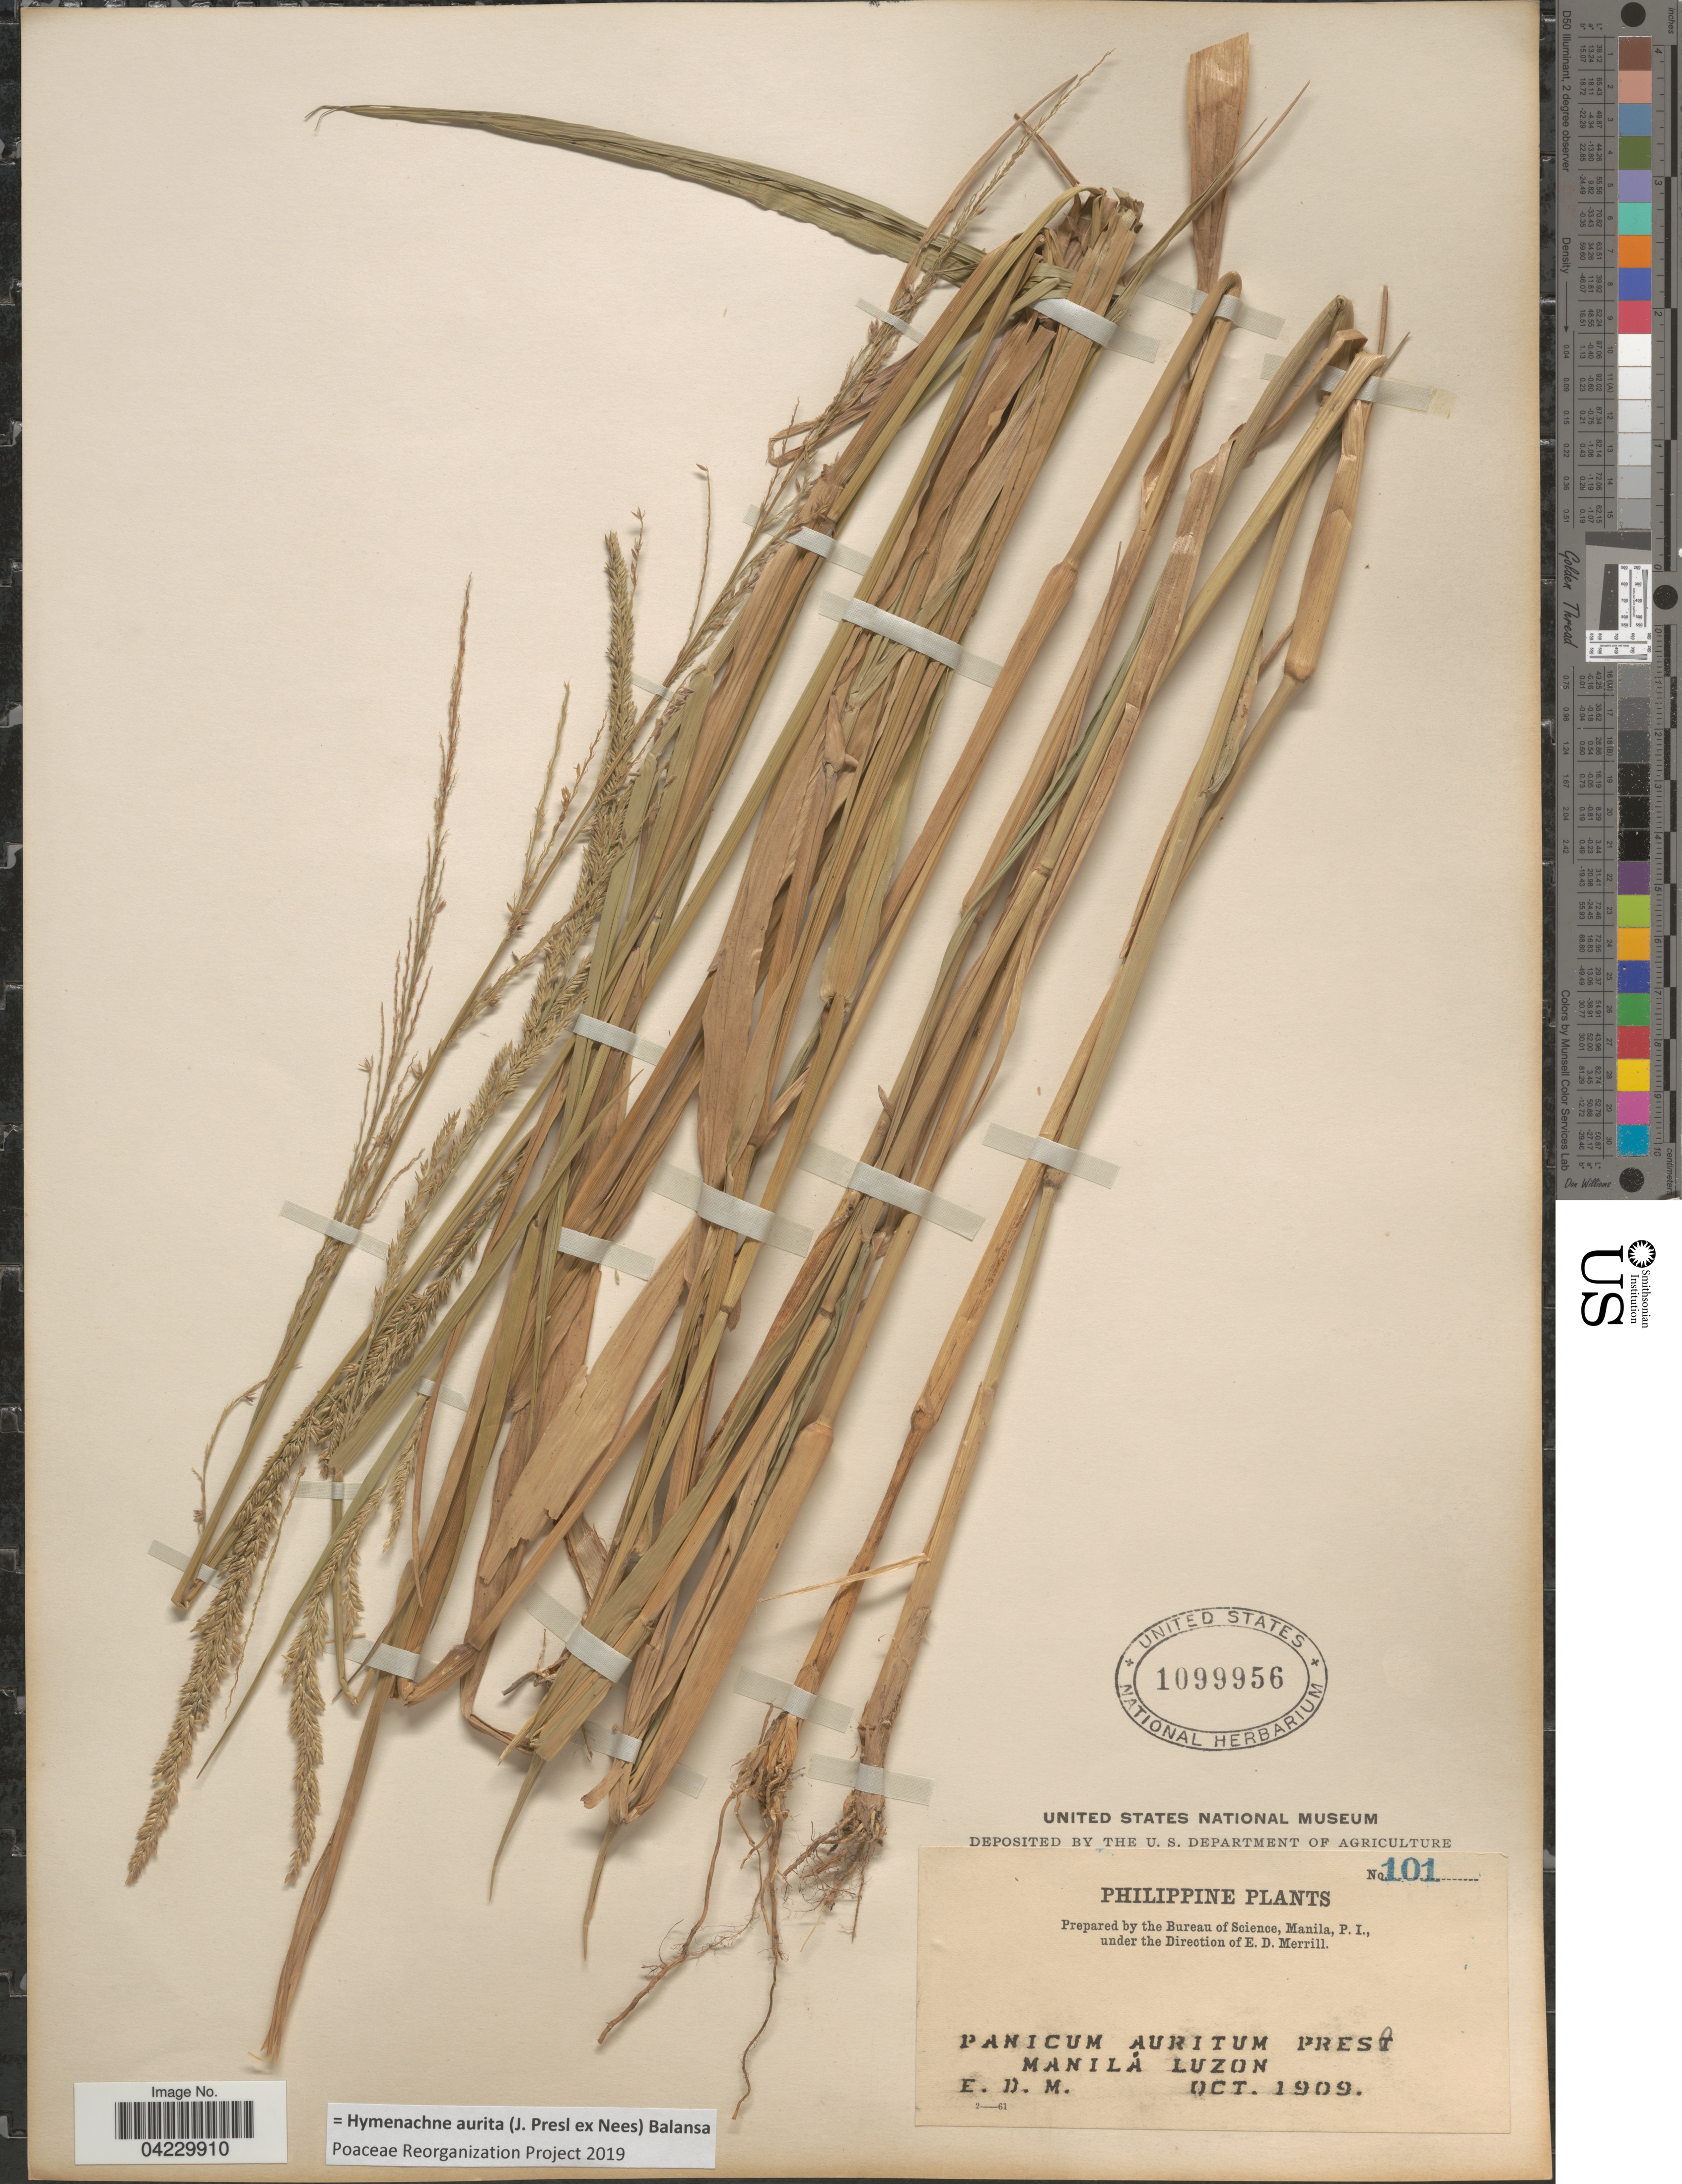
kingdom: Plantae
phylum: Tracheophyta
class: Liliopsida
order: Poales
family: Poaceae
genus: Hymenachne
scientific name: Hymenachne aurita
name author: (J. Presl ex Nees) Balansa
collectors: E. D. Merrill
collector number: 101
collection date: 1909-10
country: Philippines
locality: Manilá. Luzon.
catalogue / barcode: US 1099956